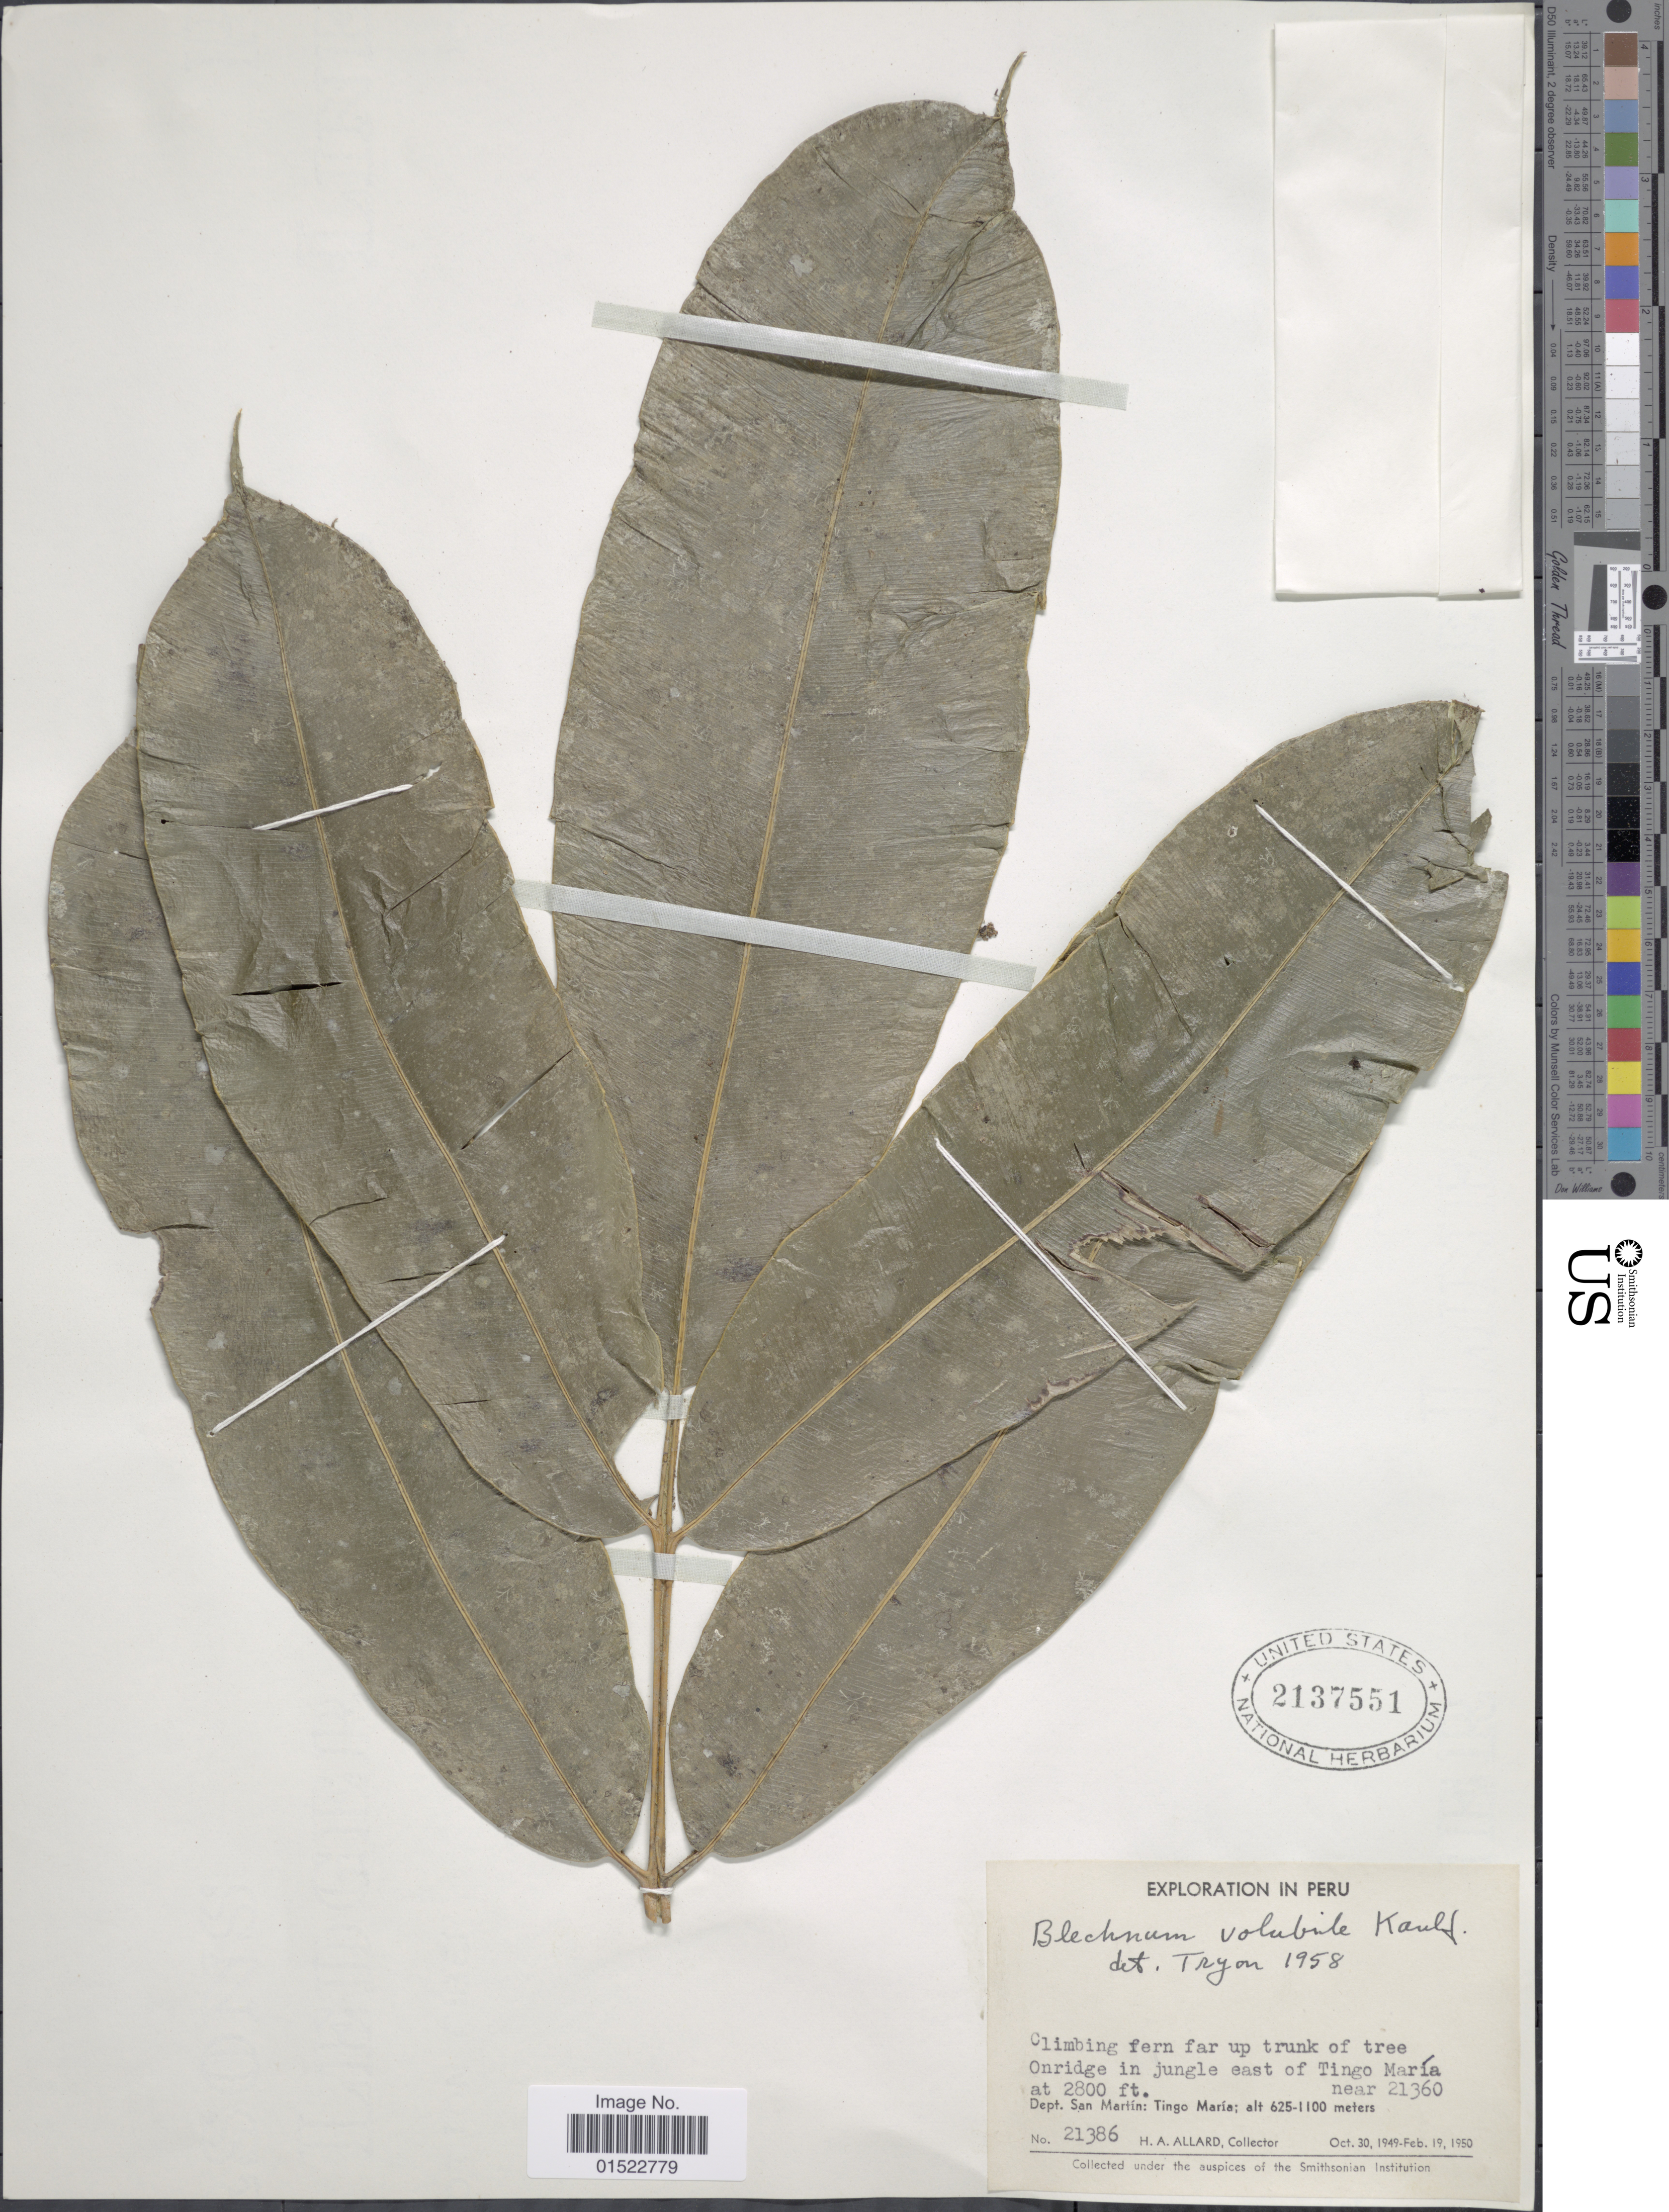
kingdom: Plantae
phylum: Tracheophyta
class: Polypodiopsida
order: Polypodiales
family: Blechnaceae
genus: Salpichlaena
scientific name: Salpichlaena volubilis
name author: (Kaulf.) J. Sm.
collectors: H. A. Allard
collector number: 21386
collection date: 1949-10-30/1950-02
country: Peru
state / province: San Martín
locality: Tingo Maria, Climbing fern far up trunk of tree, Onridge in jungle east of Tingo Maria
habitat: on ridge in jungle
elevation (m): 625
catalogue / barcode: US 2137551